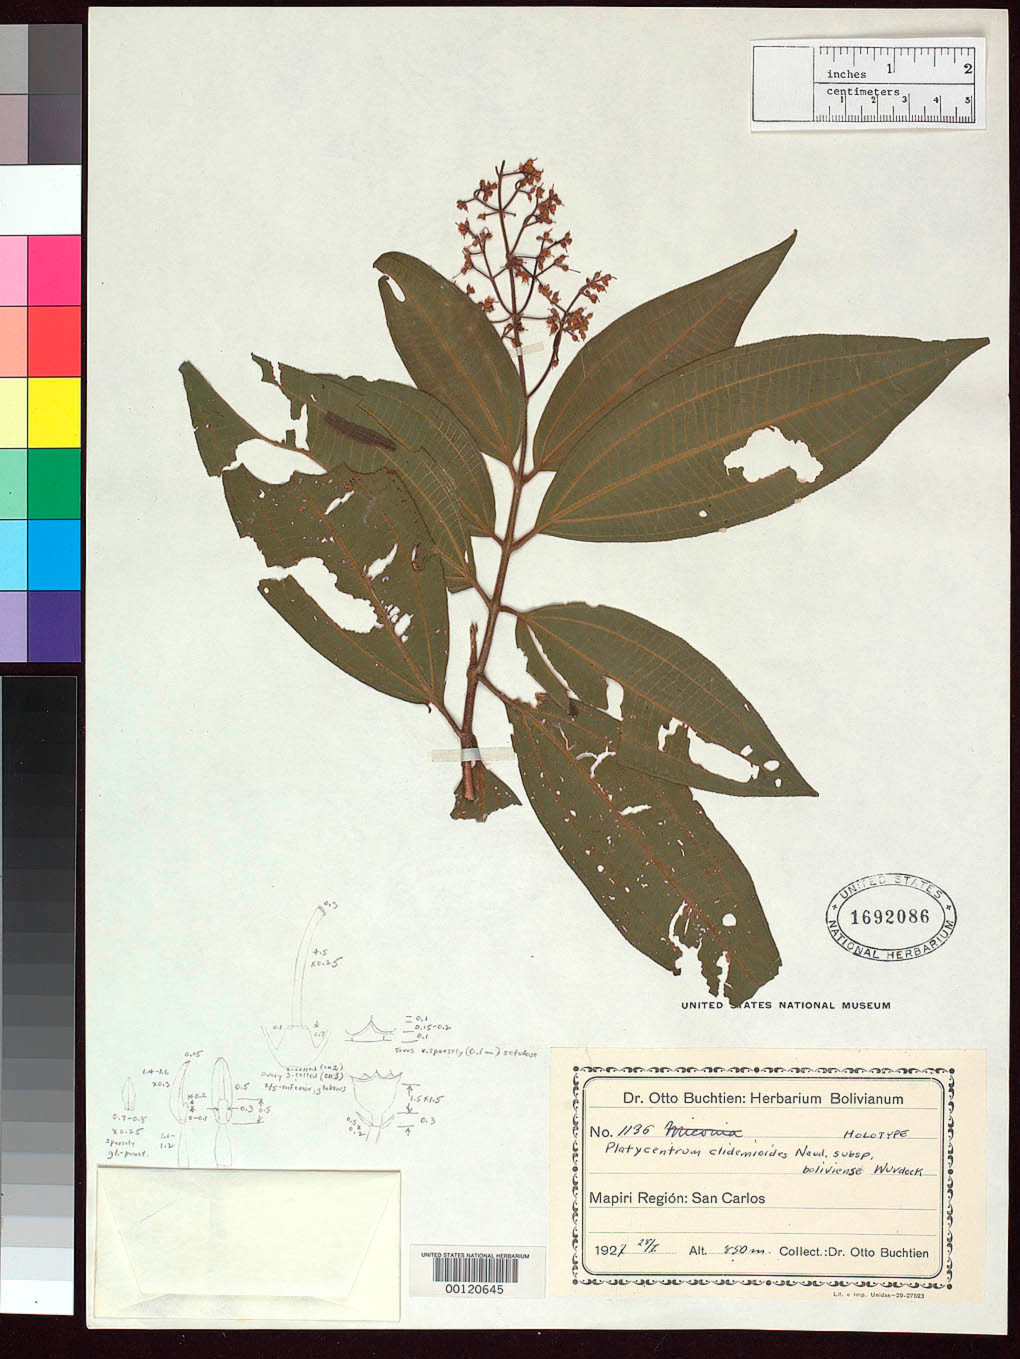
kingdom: Plantae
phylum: Tracheophyta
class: Magnoliopsida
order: Myrtales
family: Melastomataceae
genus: Platycentrum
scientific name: Platycentrum clidemioides subsp. boliviense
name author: Wurdack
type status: Holotype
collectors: O. Buchtien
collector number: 1136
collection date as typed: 28 Jan 1927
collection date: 1927-01-28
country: Bolivia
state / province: La Paz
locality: San Carlos, Mapiri region.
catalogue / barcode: US 1692086